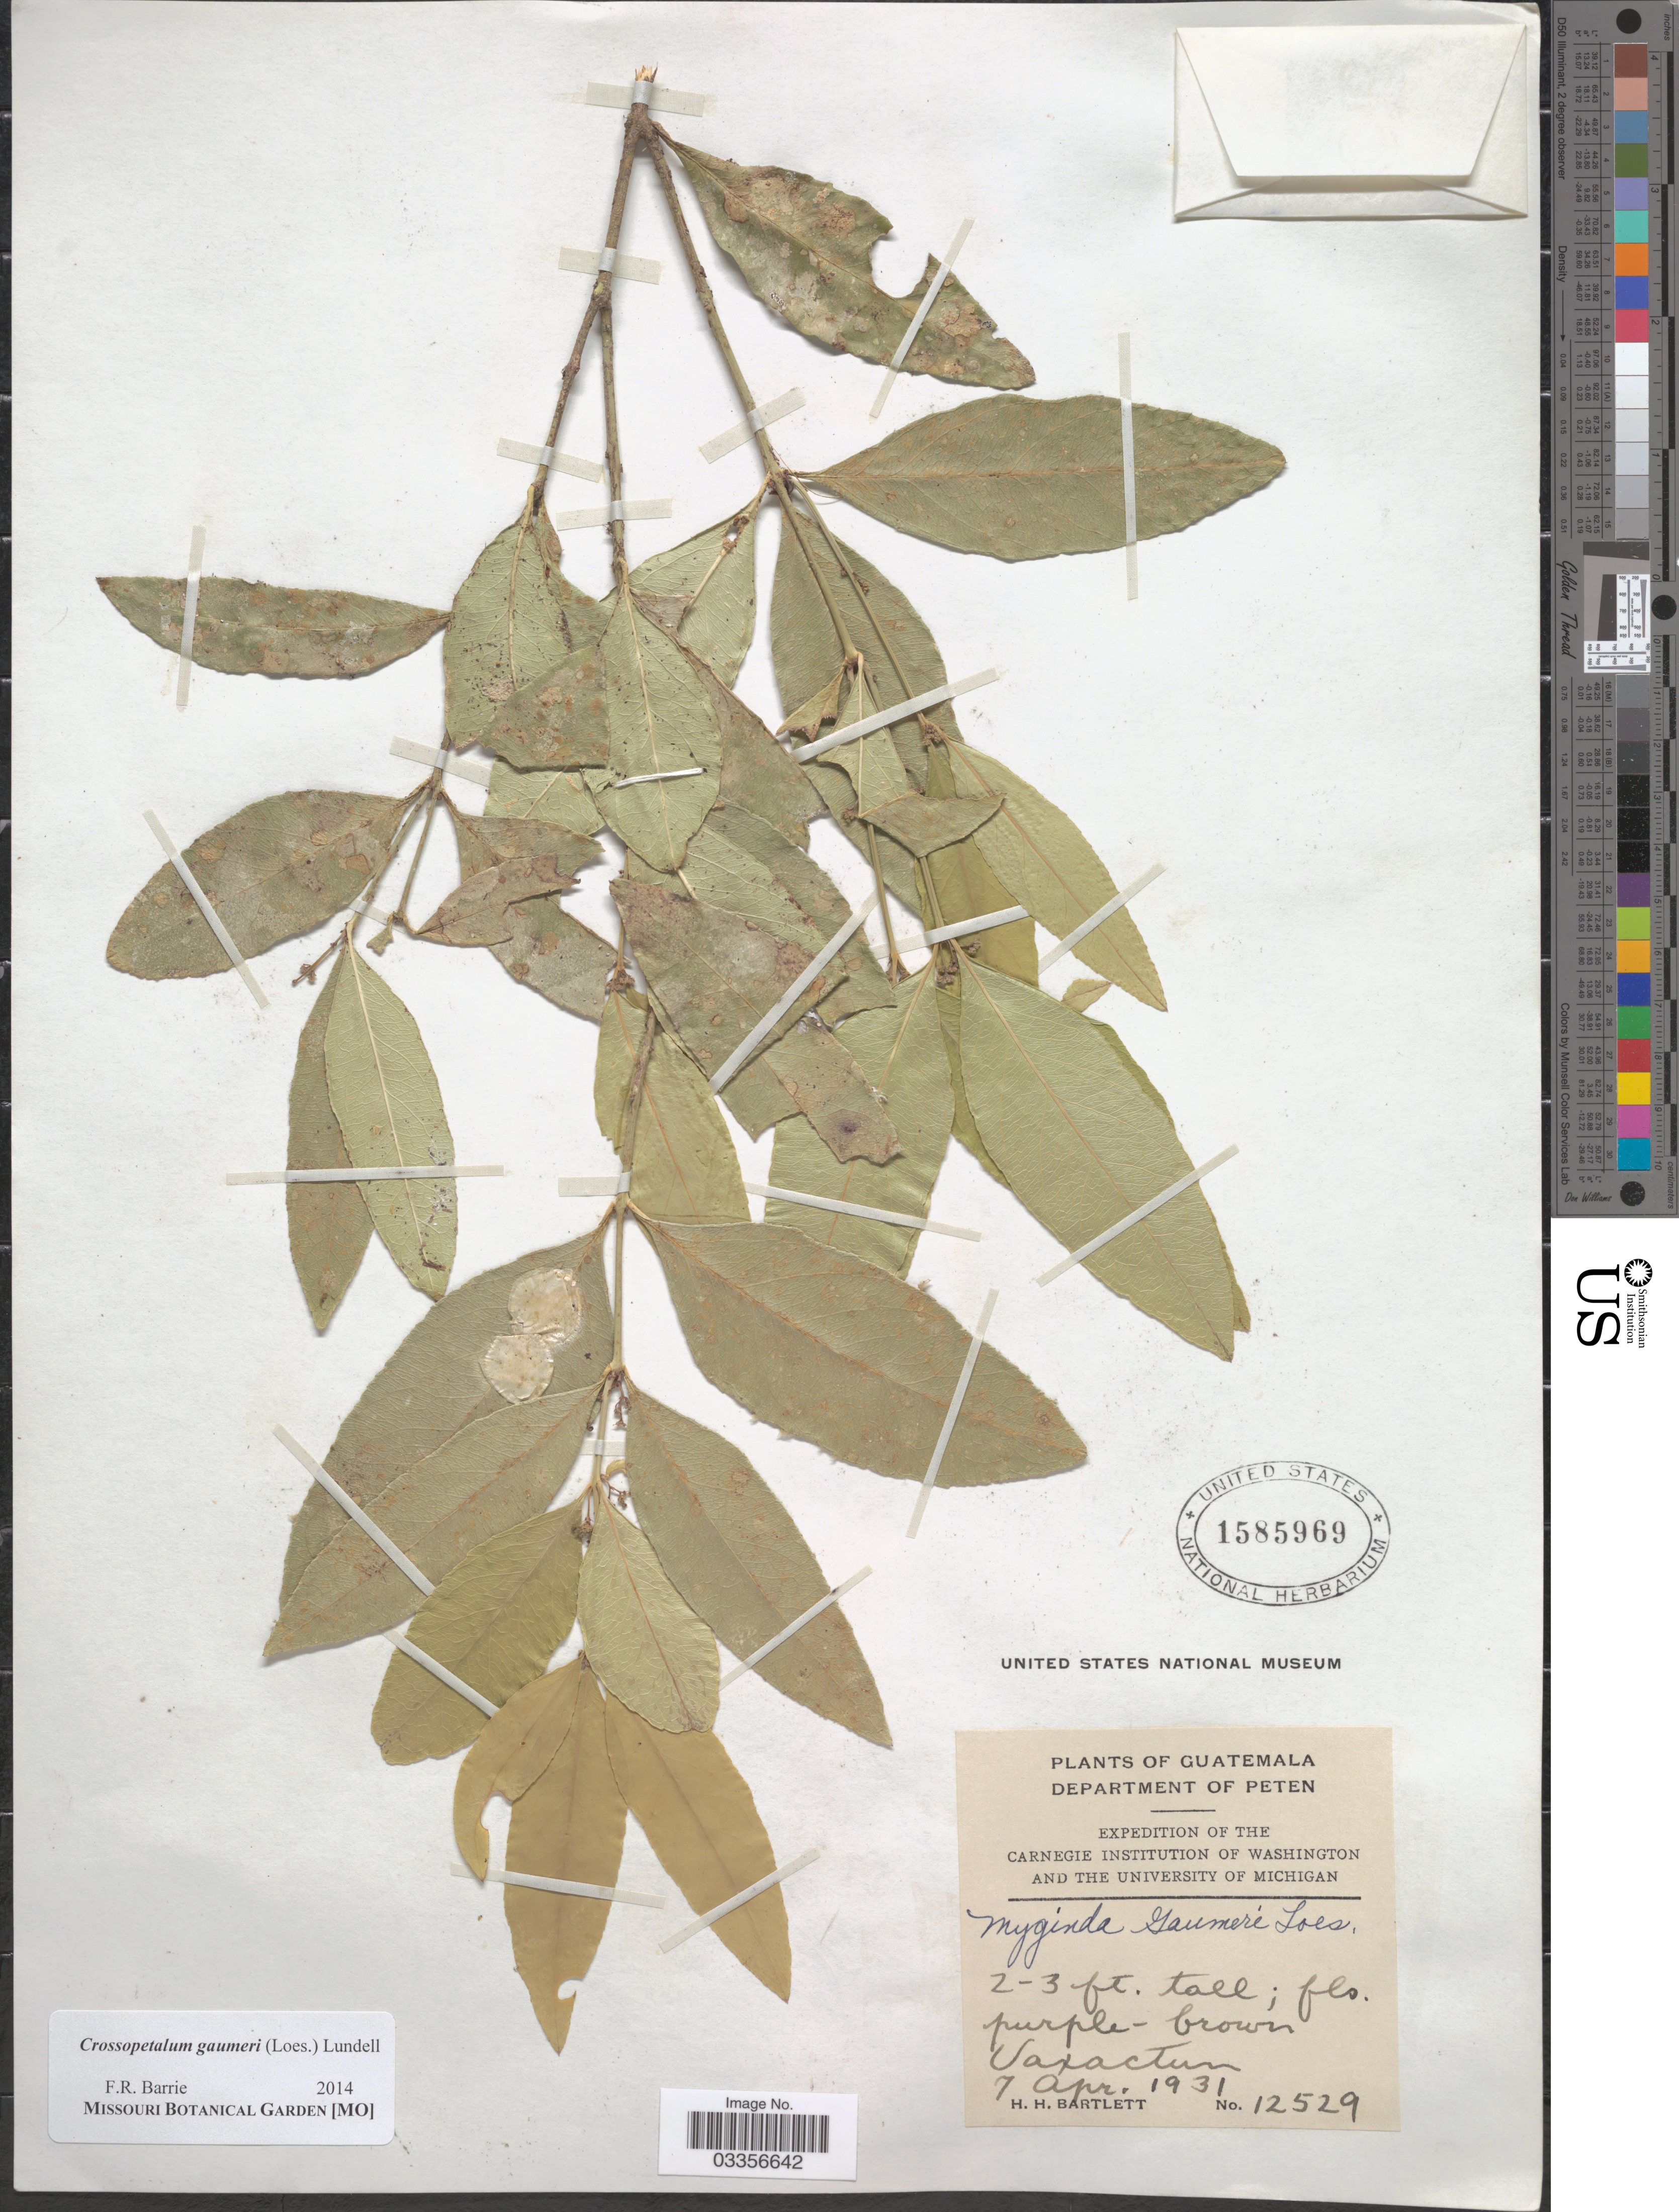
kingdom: Plantae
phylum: Tracheophyta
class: Magnoliopsida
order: Celastrales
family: Celastraceae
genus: Crossopetalum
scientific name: Crossopetalum gaumeri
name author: (Loes.) Lundell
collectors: H. H. Bartlett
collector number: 12529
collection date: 1931-04-07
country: Guatemala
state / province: El Petén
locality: Department of Peten, Uaxactun.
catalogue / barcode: US 1585969